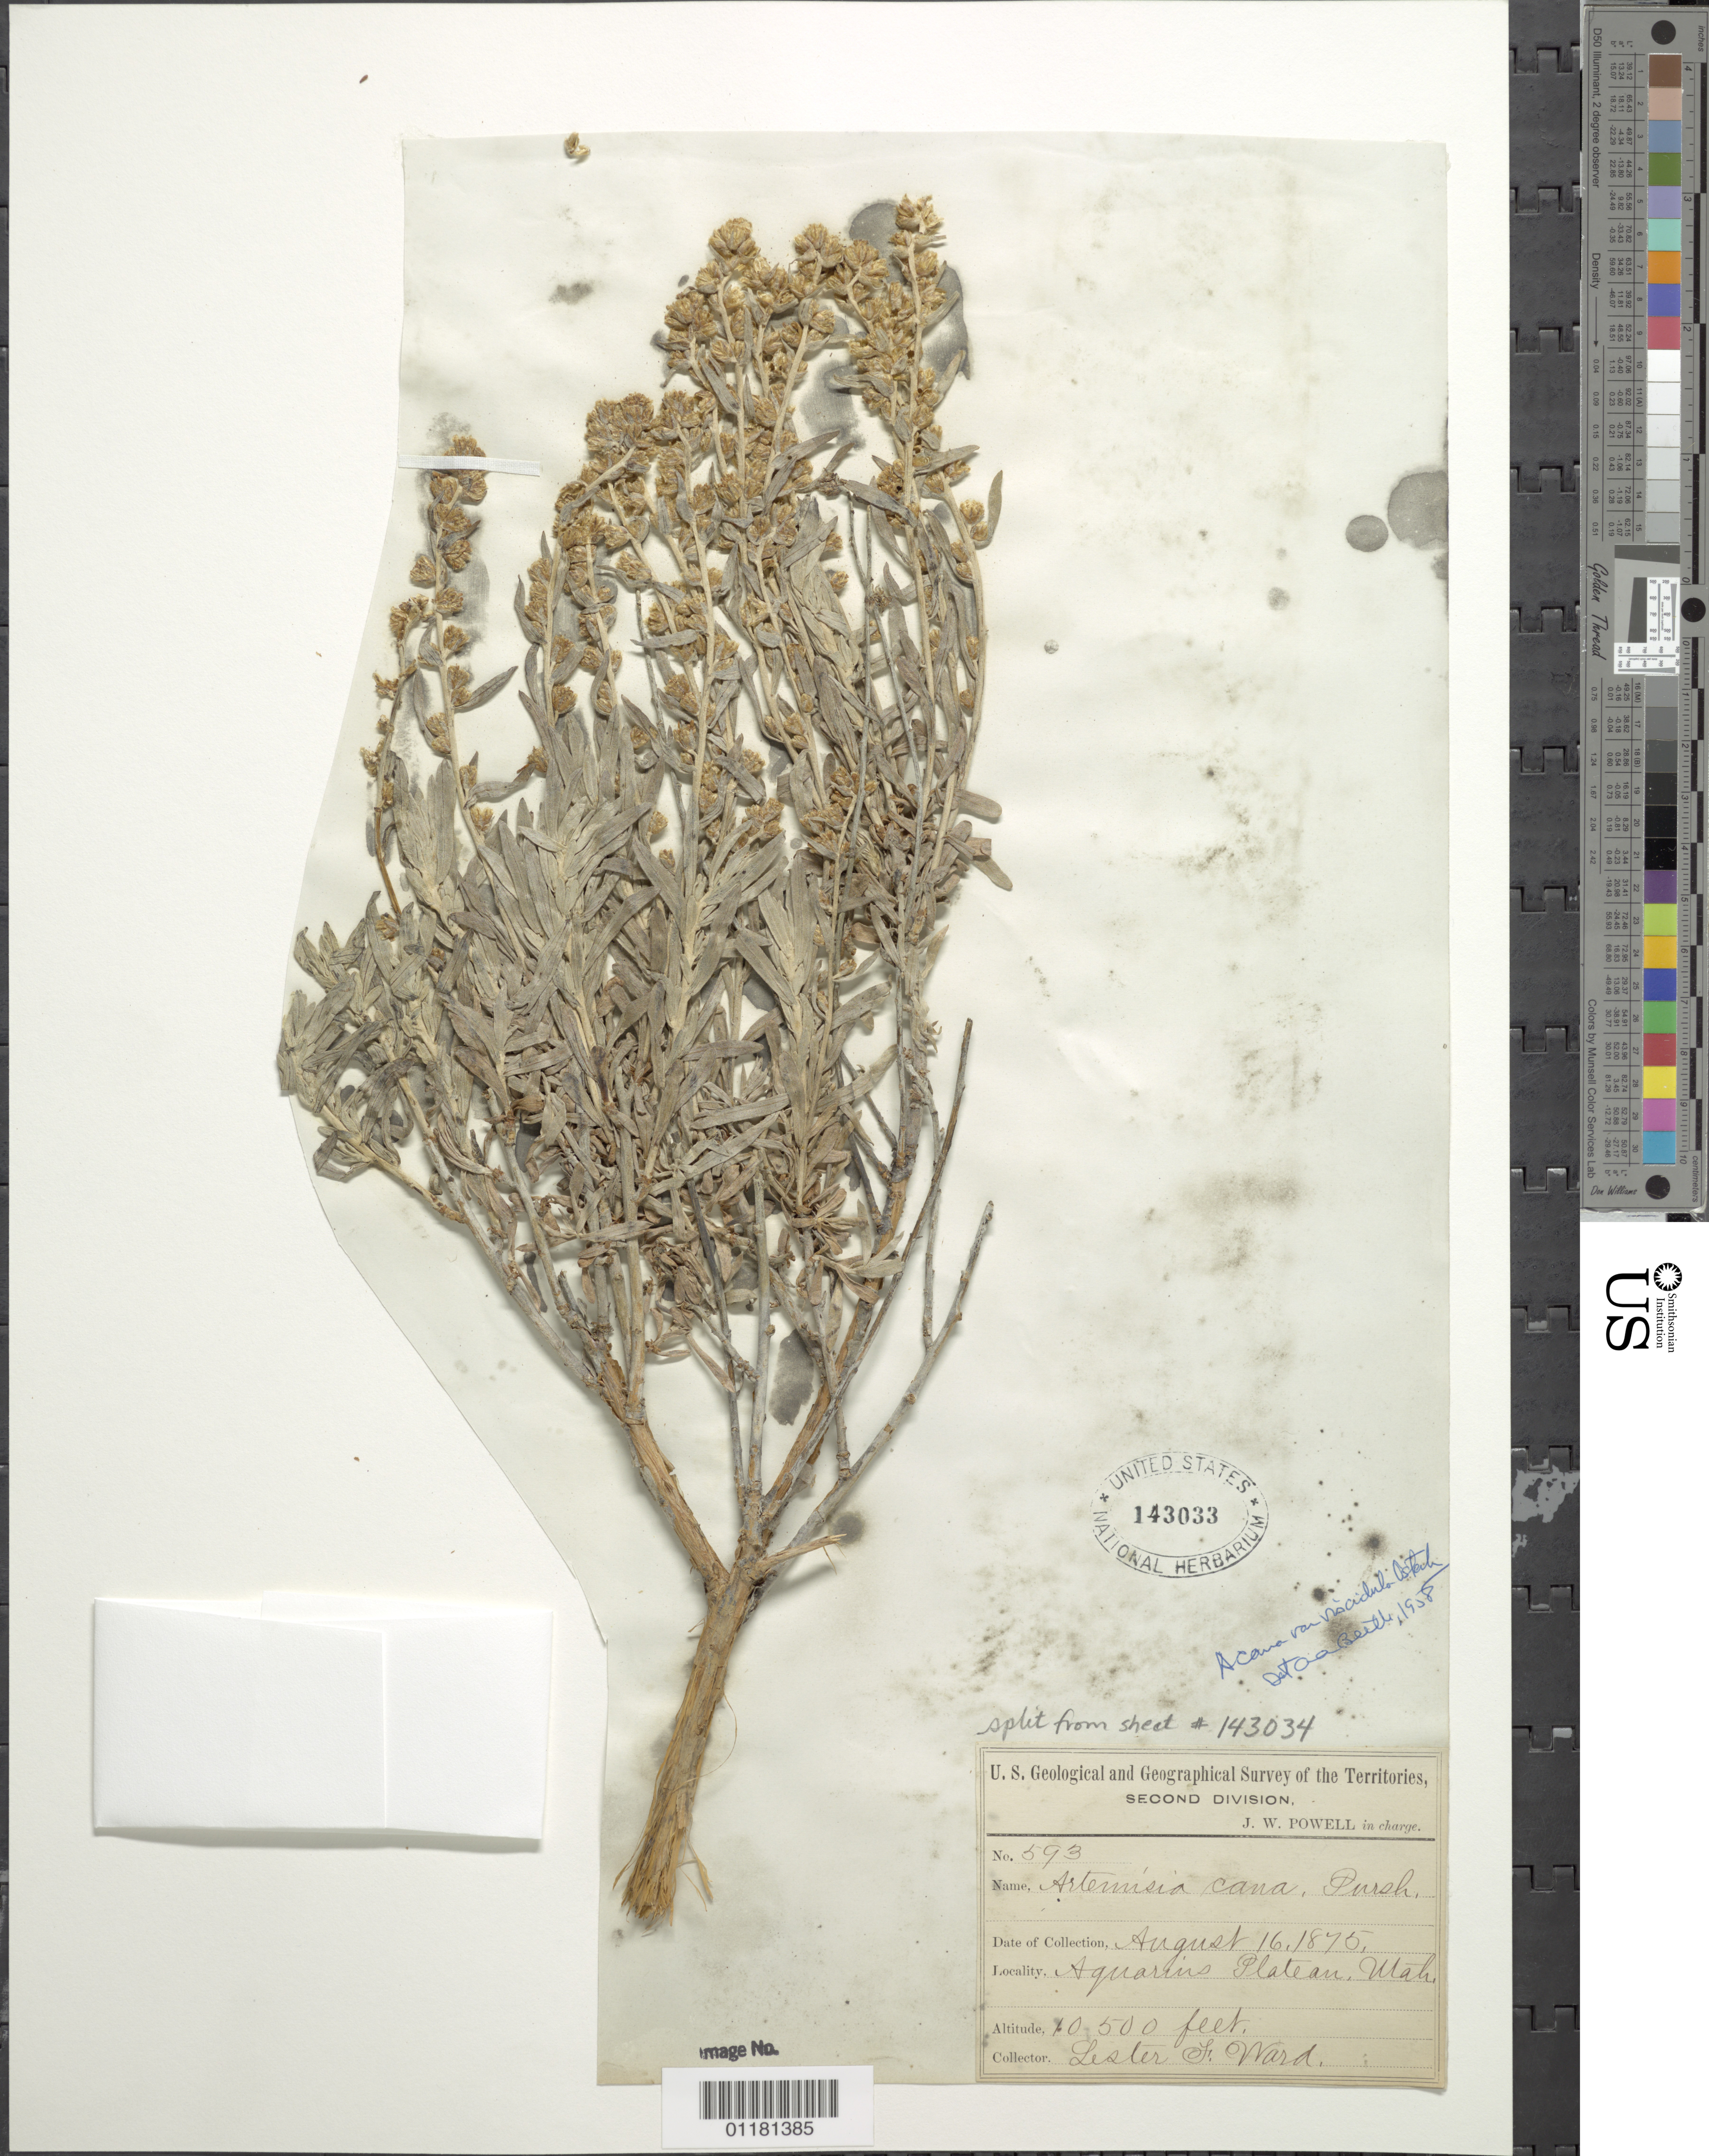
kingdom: Plantae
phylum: Tracheophyta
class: Magnoliopsida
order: Asterales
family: Asteraceae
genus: Artemisia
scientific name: Artemisia cana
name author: Pursh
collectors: L. F. Ward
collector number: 593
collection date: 1875-08-16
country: United States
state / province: Utah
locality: Aquarius Plateau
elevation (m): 3200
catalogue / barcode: US 143033